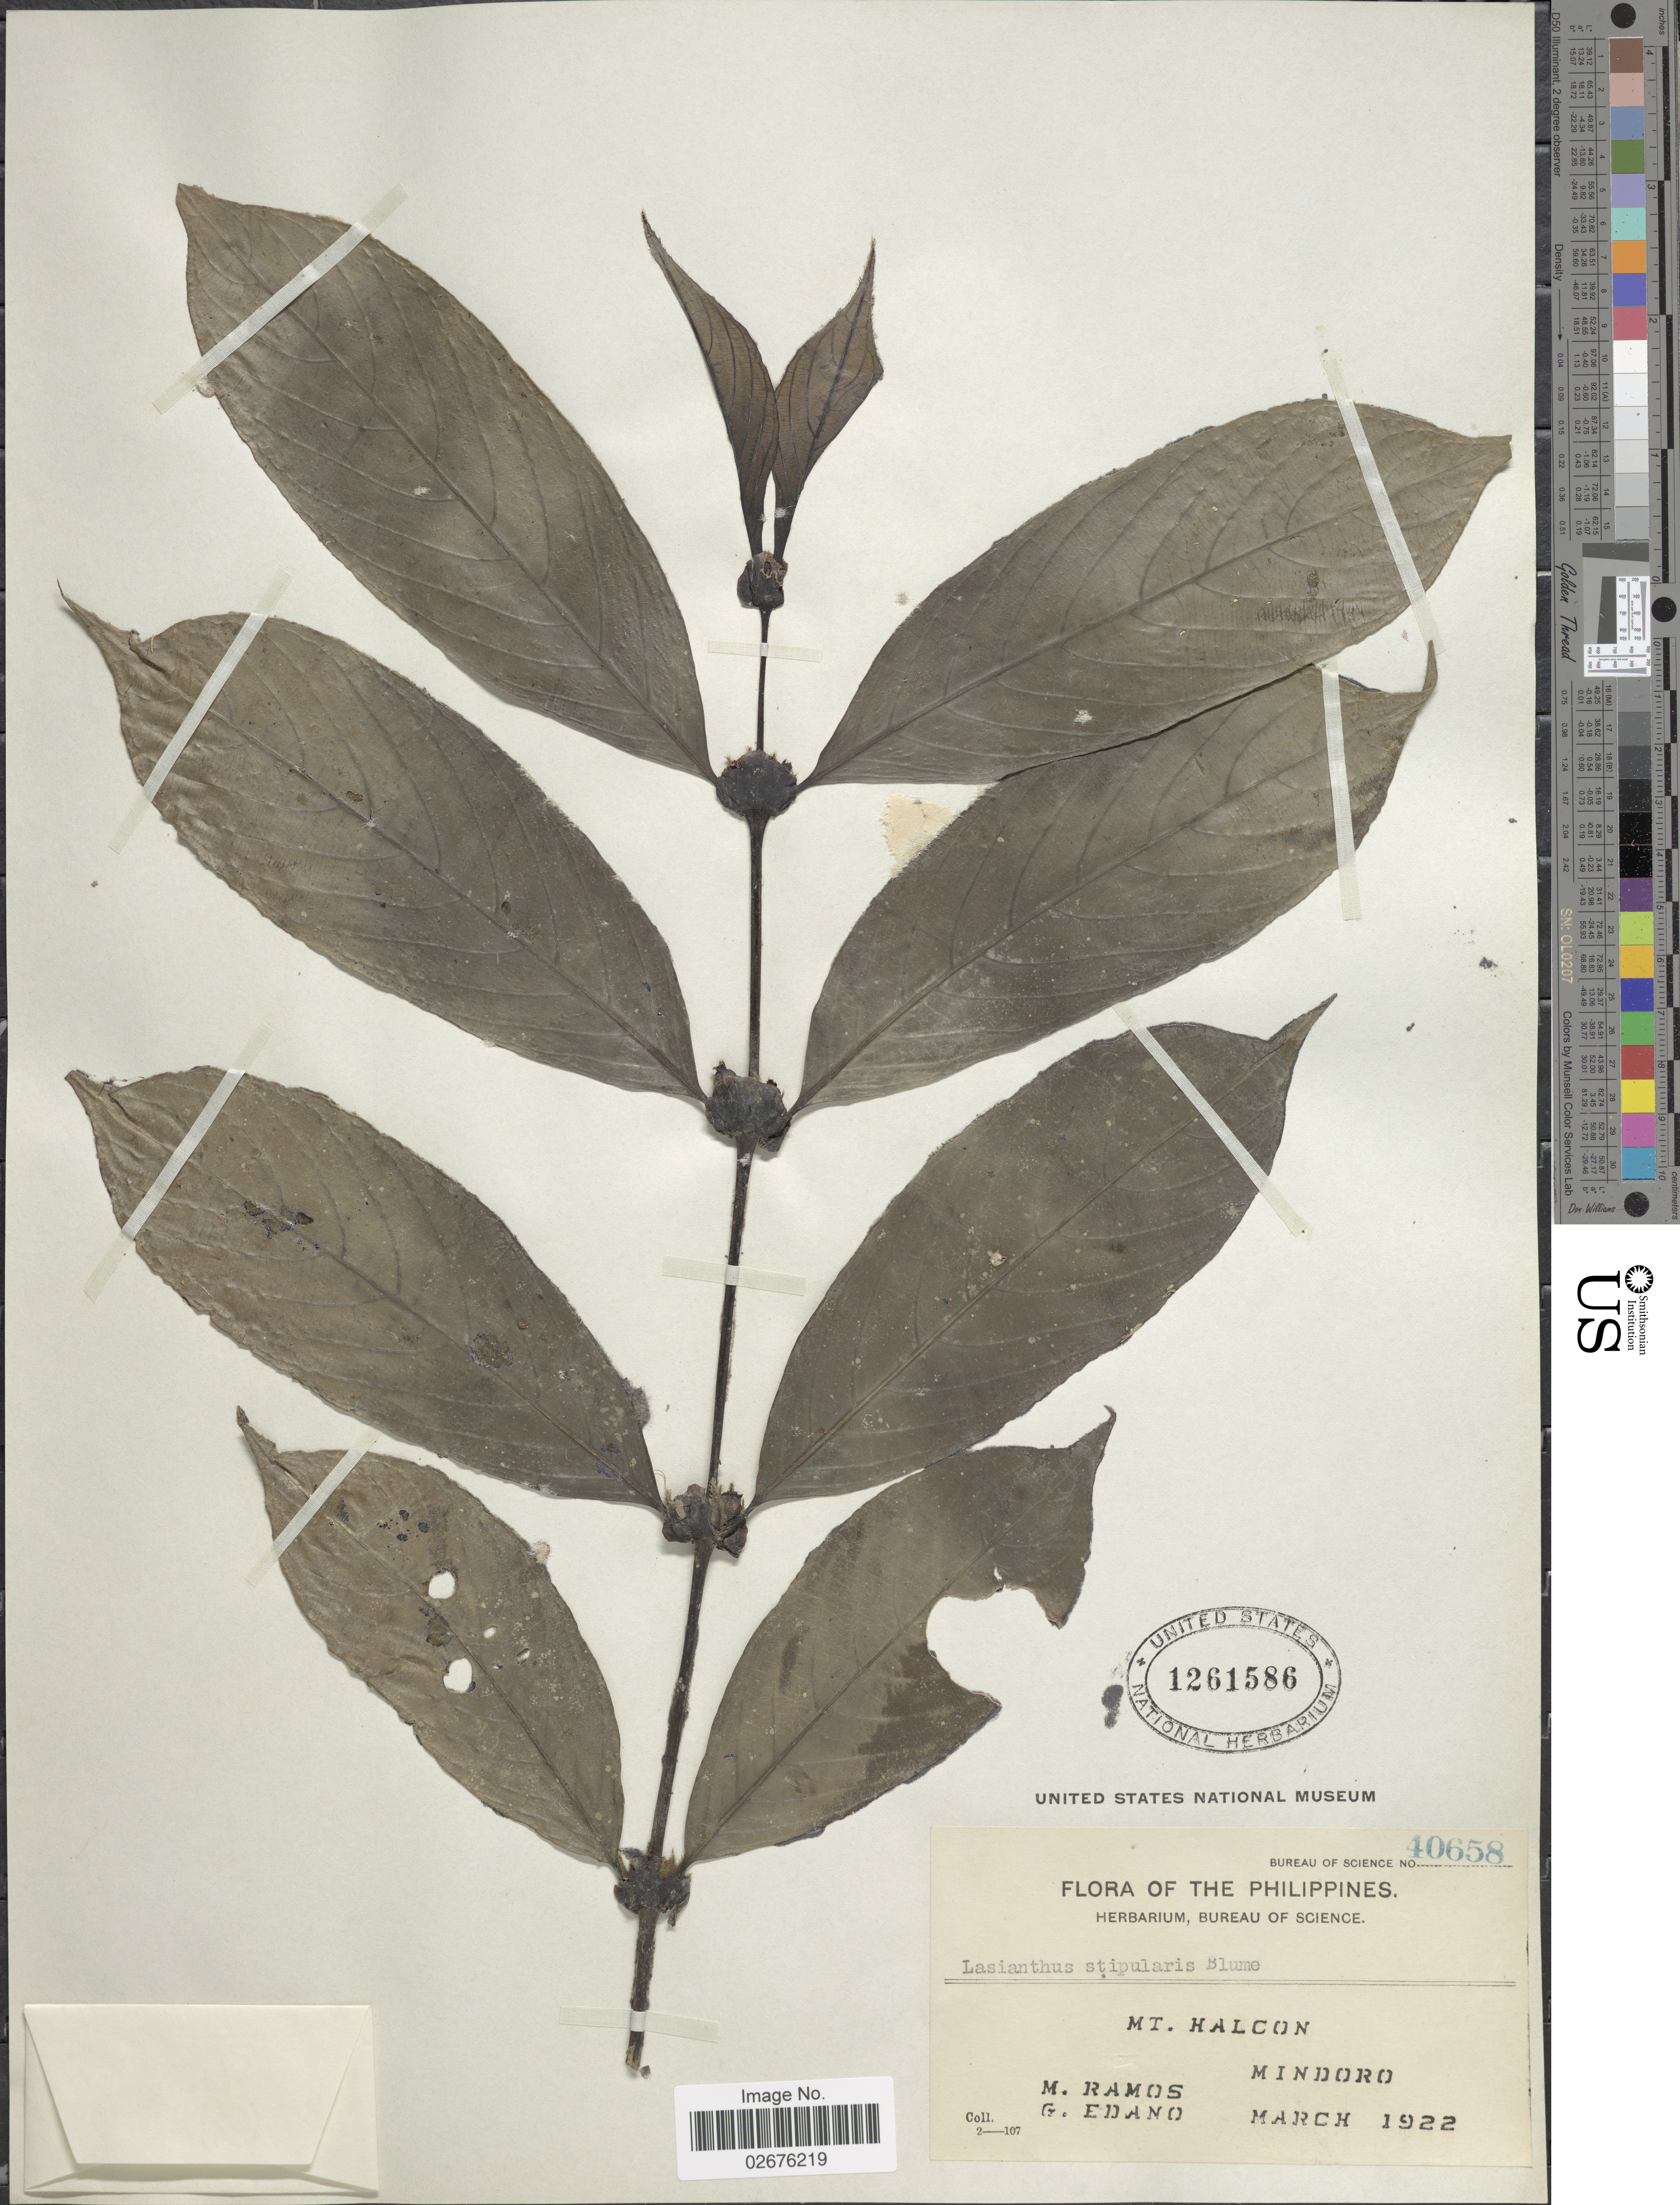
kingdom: Plantae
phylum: Tracheophyta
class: Magnoliopsida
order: Gentianales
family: Rubiaceae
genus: Lasianthus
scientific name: Lasianthus stipularis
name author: Blume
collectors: M. Ramos & G. Edaño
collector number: Bureau of Science 40658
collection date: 1922-03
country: Philippines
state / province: Mimaropa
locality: Mt. Halcon, Mindoro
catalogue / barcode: US 1261586